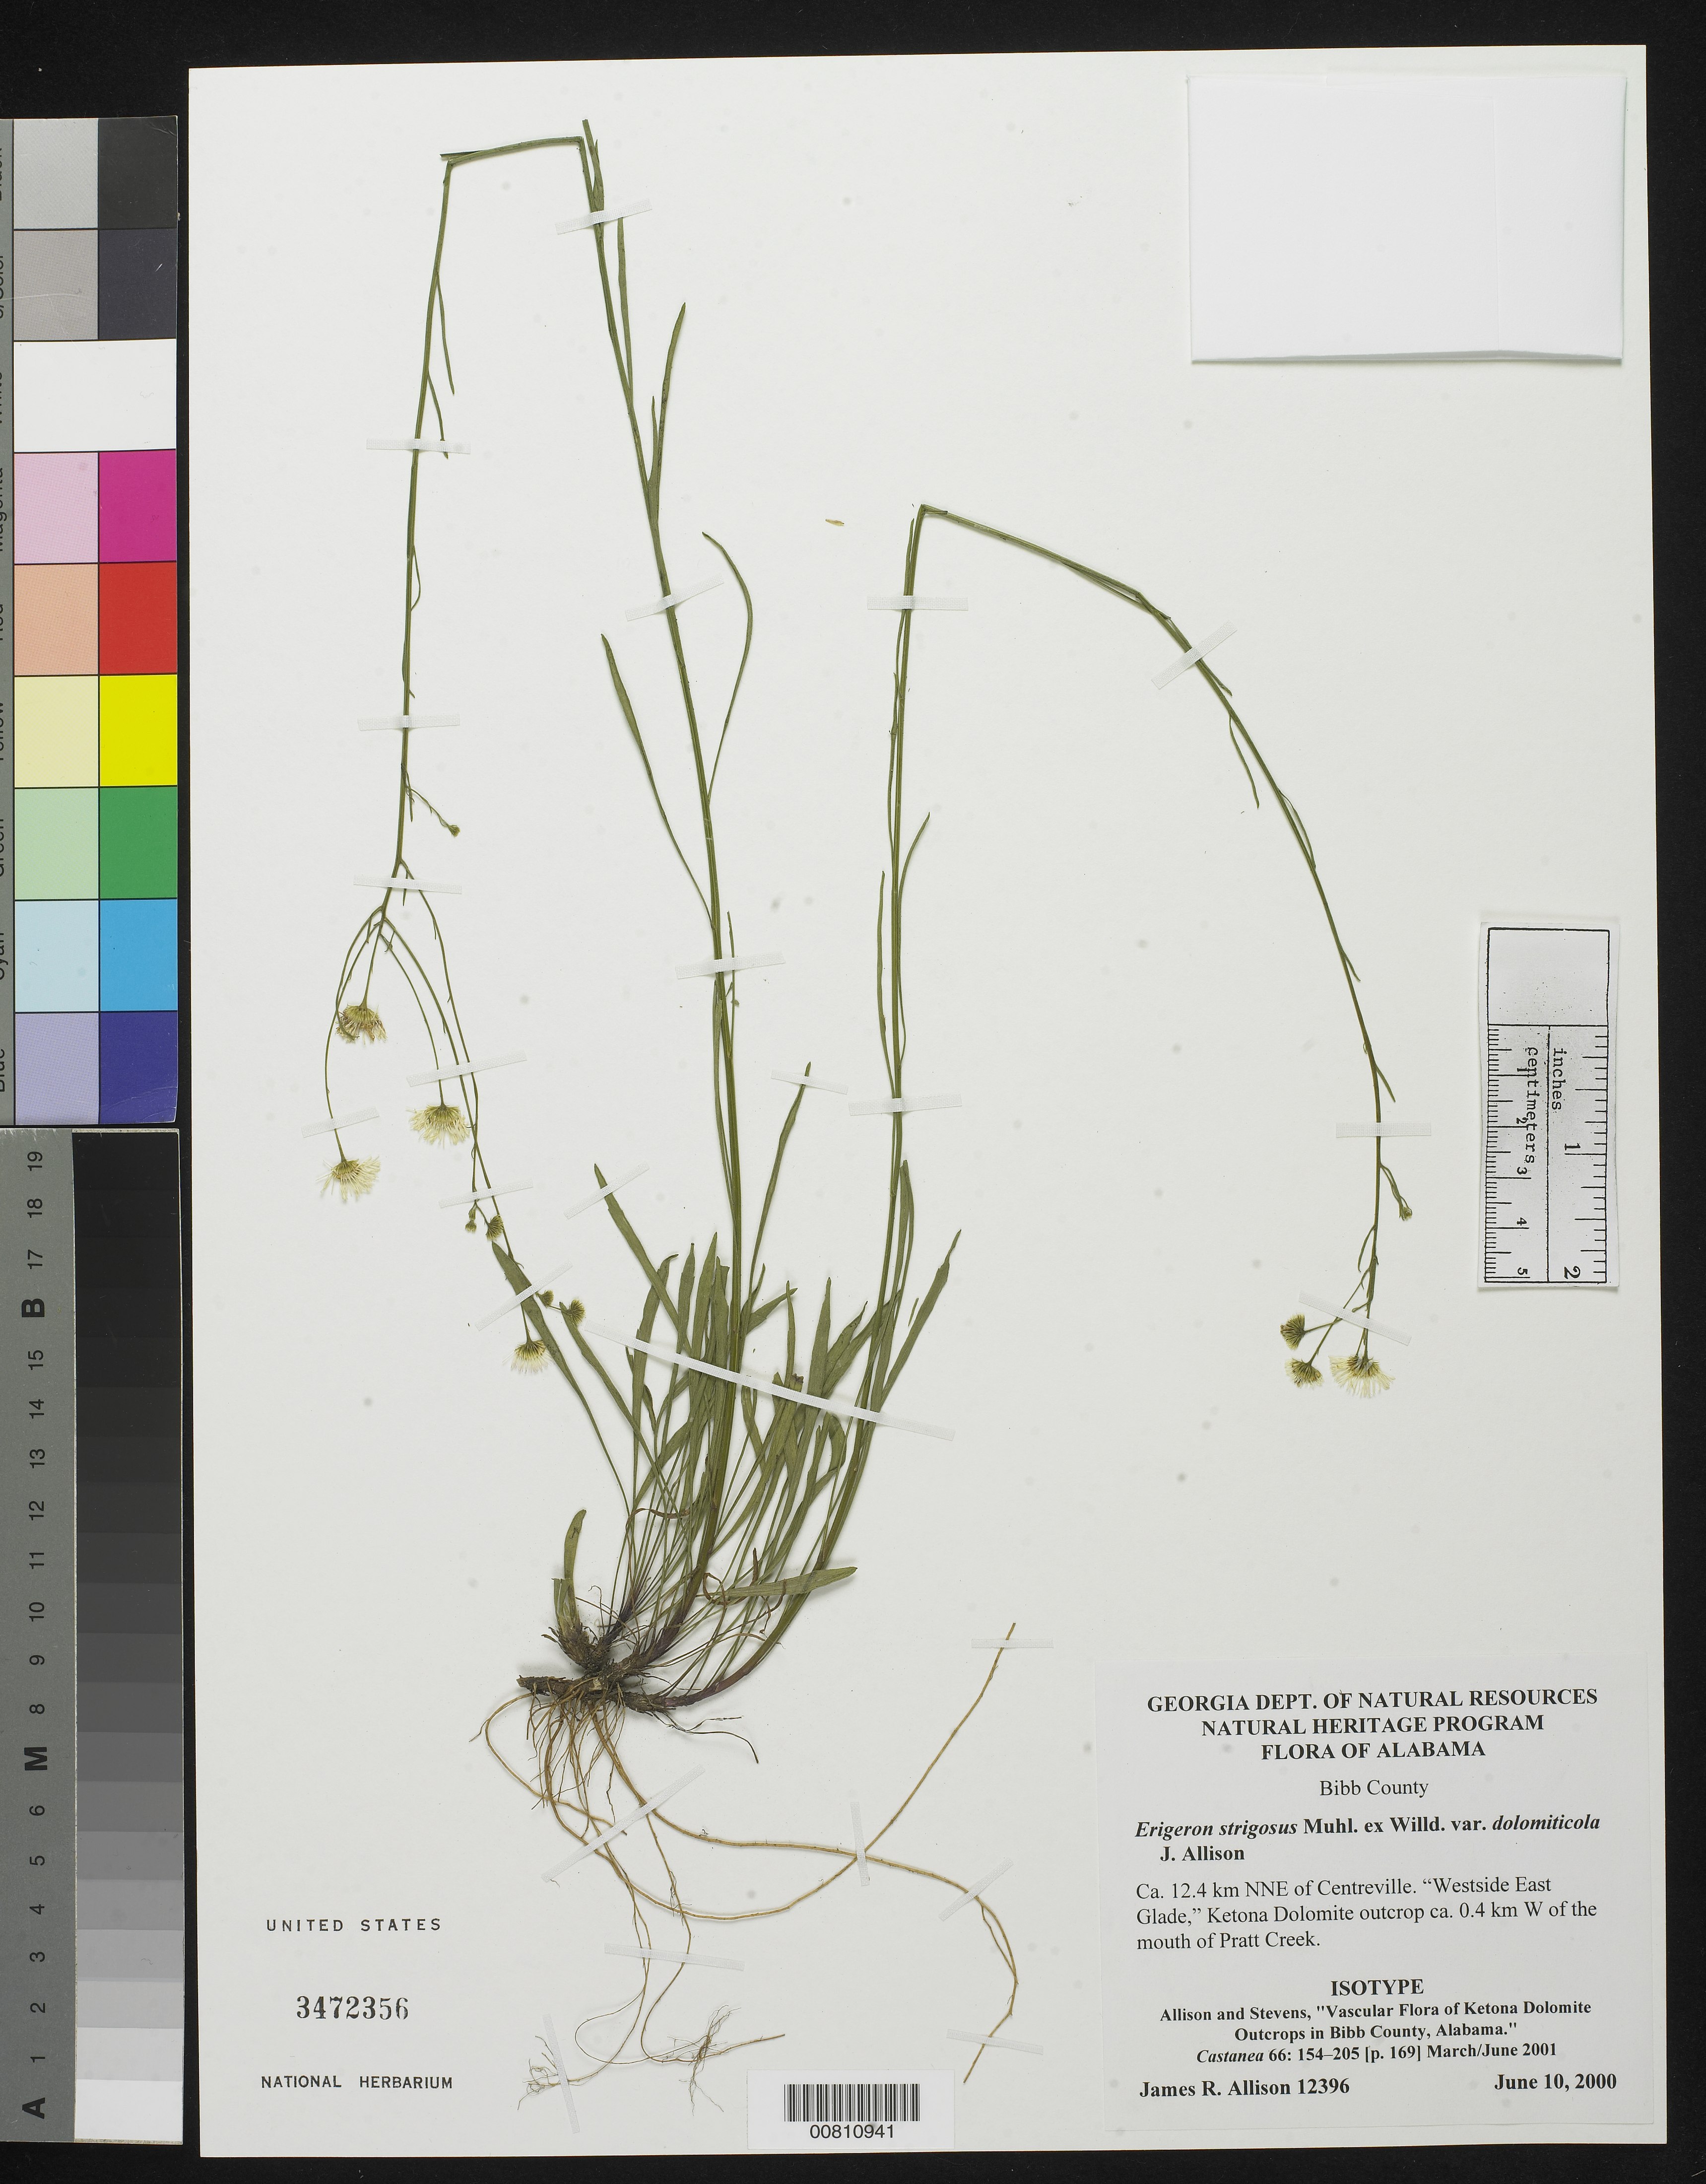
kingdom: Plantae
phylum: Tracheophyta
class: Magnoliopsida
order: Asterales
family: Asteraceae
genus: Erigeron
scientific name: Erigeron strigosus var. dolomiticola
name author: J.R. Allison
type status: Isotype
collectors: J. R. Allison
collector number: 12396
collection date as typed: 10 Jun 2000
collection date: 2000-06-10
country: United States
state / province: Alabama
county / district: Bibb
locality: Ca. 12.4 km NNE of Centreville. "Westside East Glade," Ketona Dolomite outcrop ca. 0.4 km W of the mouth of Pratt Creek.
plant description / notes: Holotype at NY.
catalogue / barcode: US 3472356